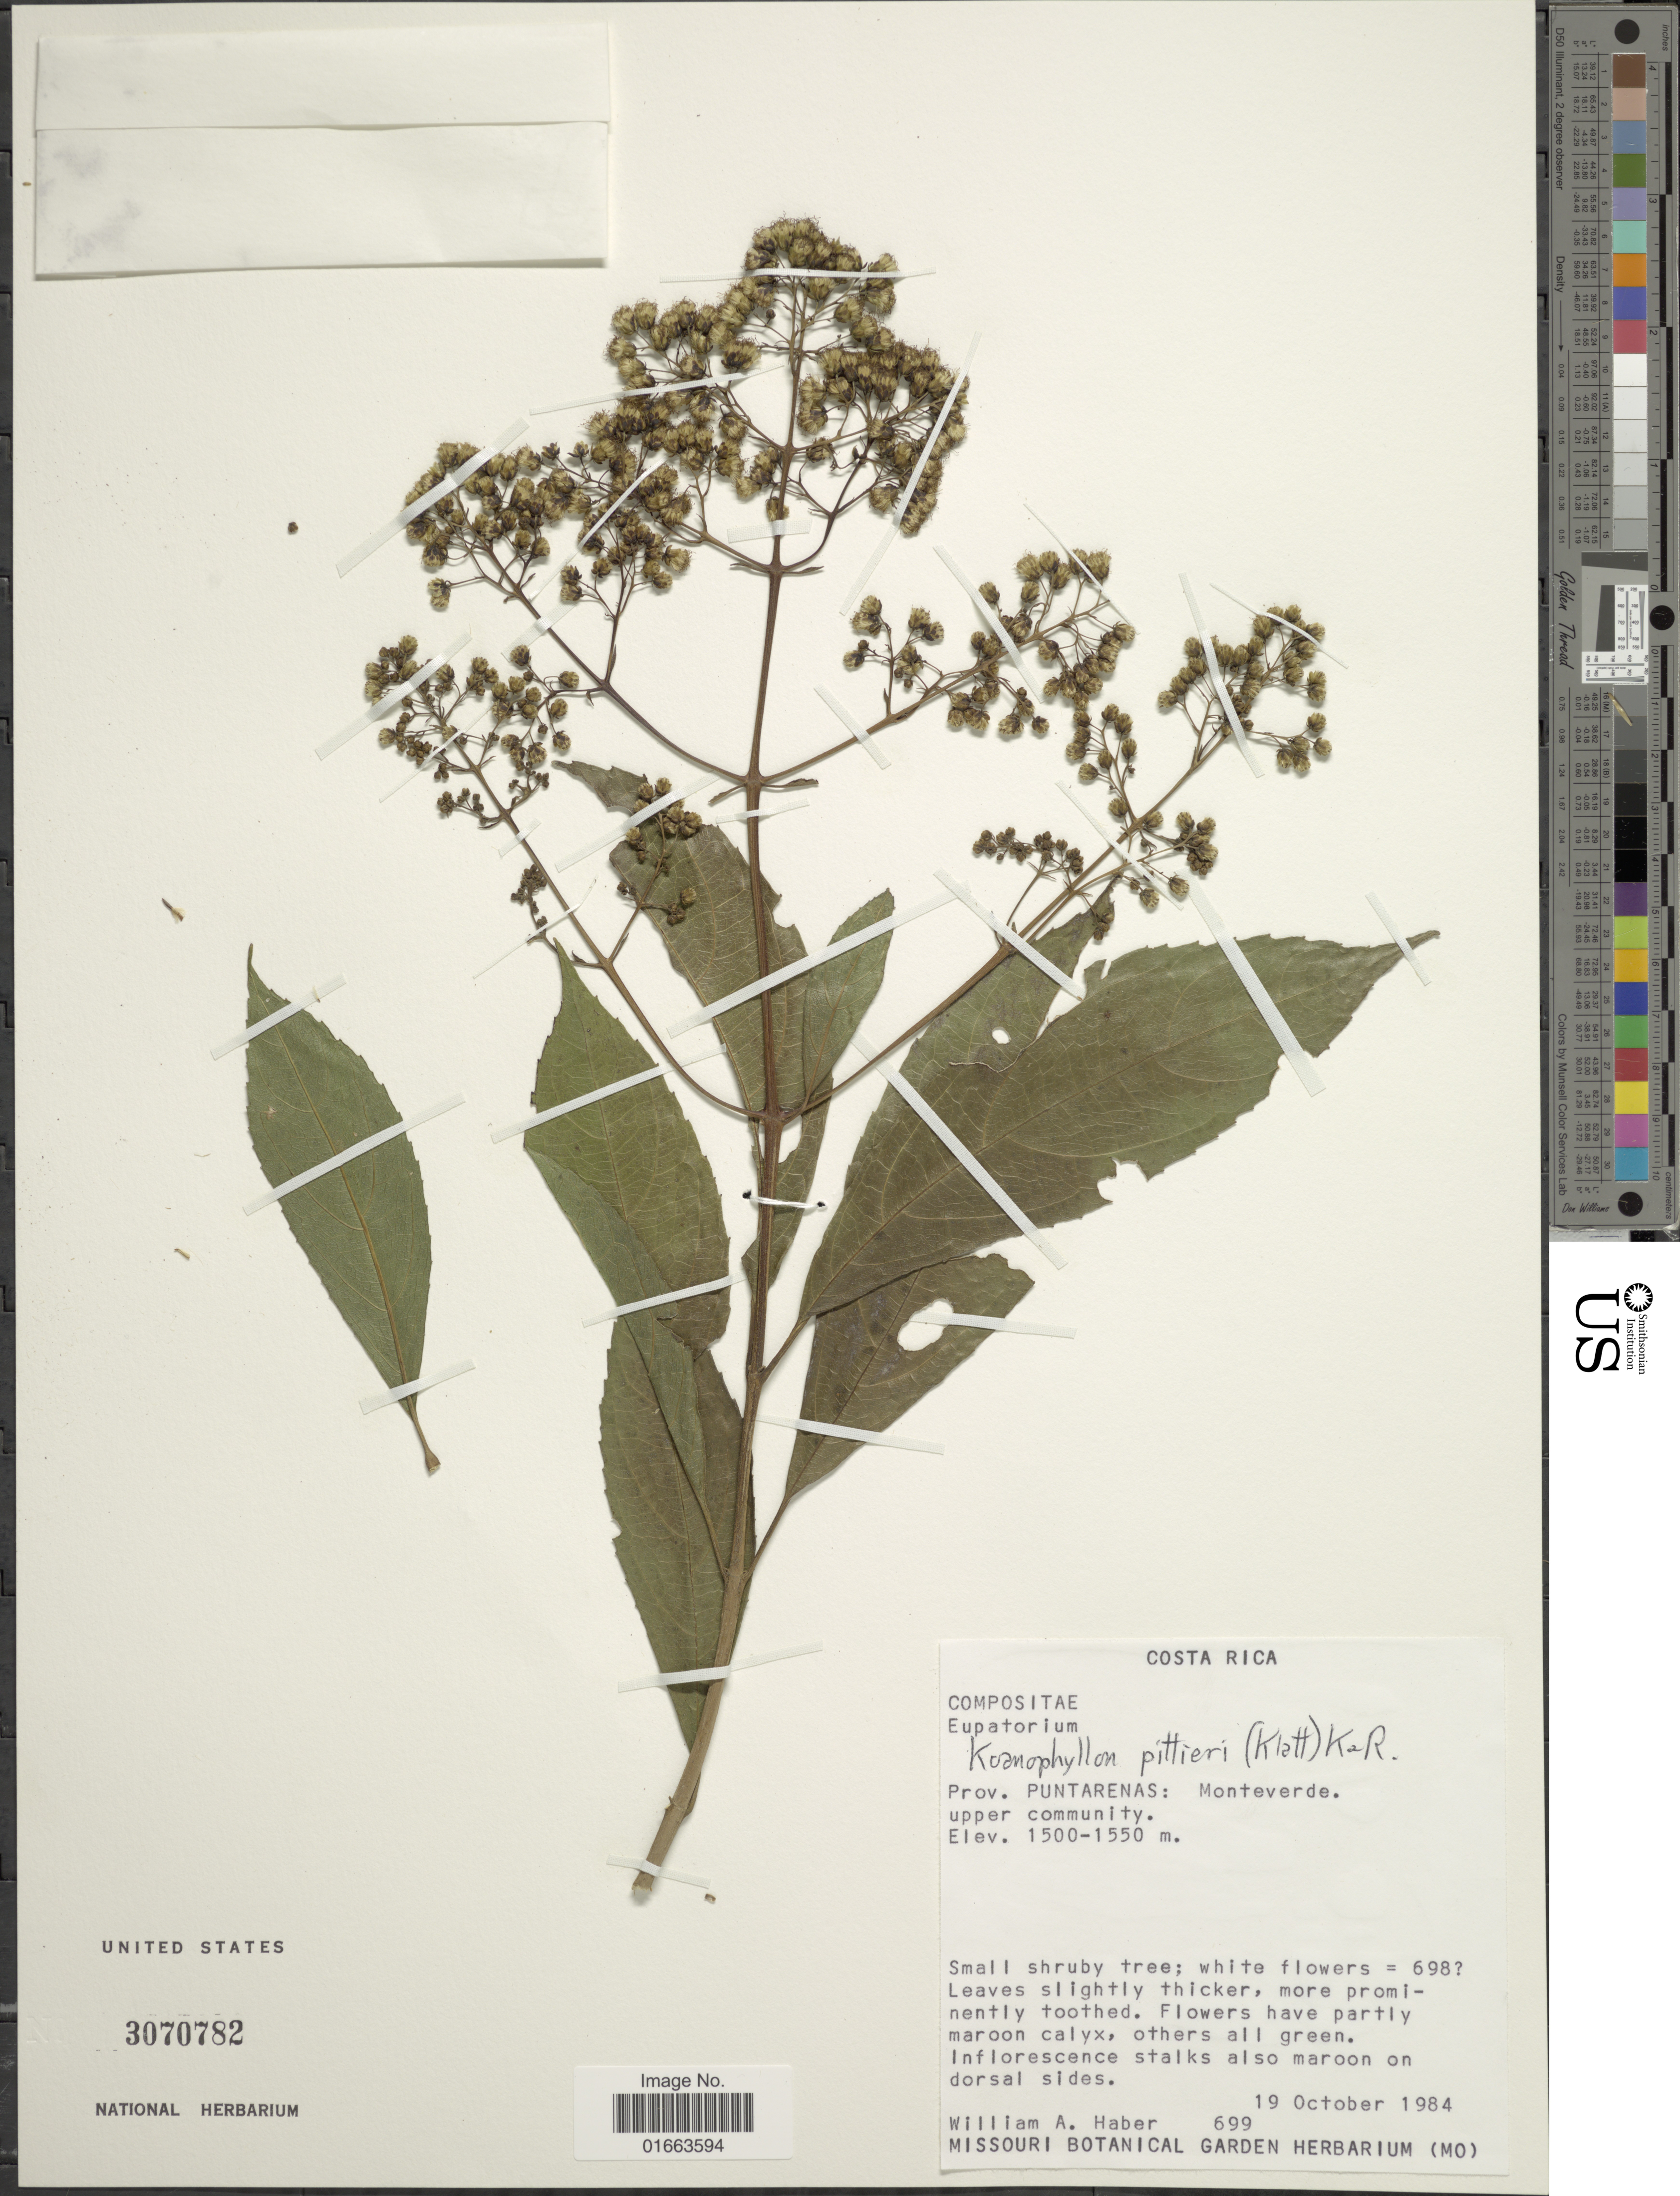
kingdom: Plantae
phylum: Tracheophyta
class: Magnoliopsida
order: Asterales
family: Asteraceae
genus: Koanophyllon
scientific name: Koanophyllon pittieri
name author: (Klatt) R.M. King & H. Rob.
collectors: W. A. Haber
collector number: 699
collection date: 1984-10-19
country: Costa Rica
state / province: Puntarenas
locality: Monteverde, upper community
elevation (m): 1500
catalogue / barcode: US 3070782